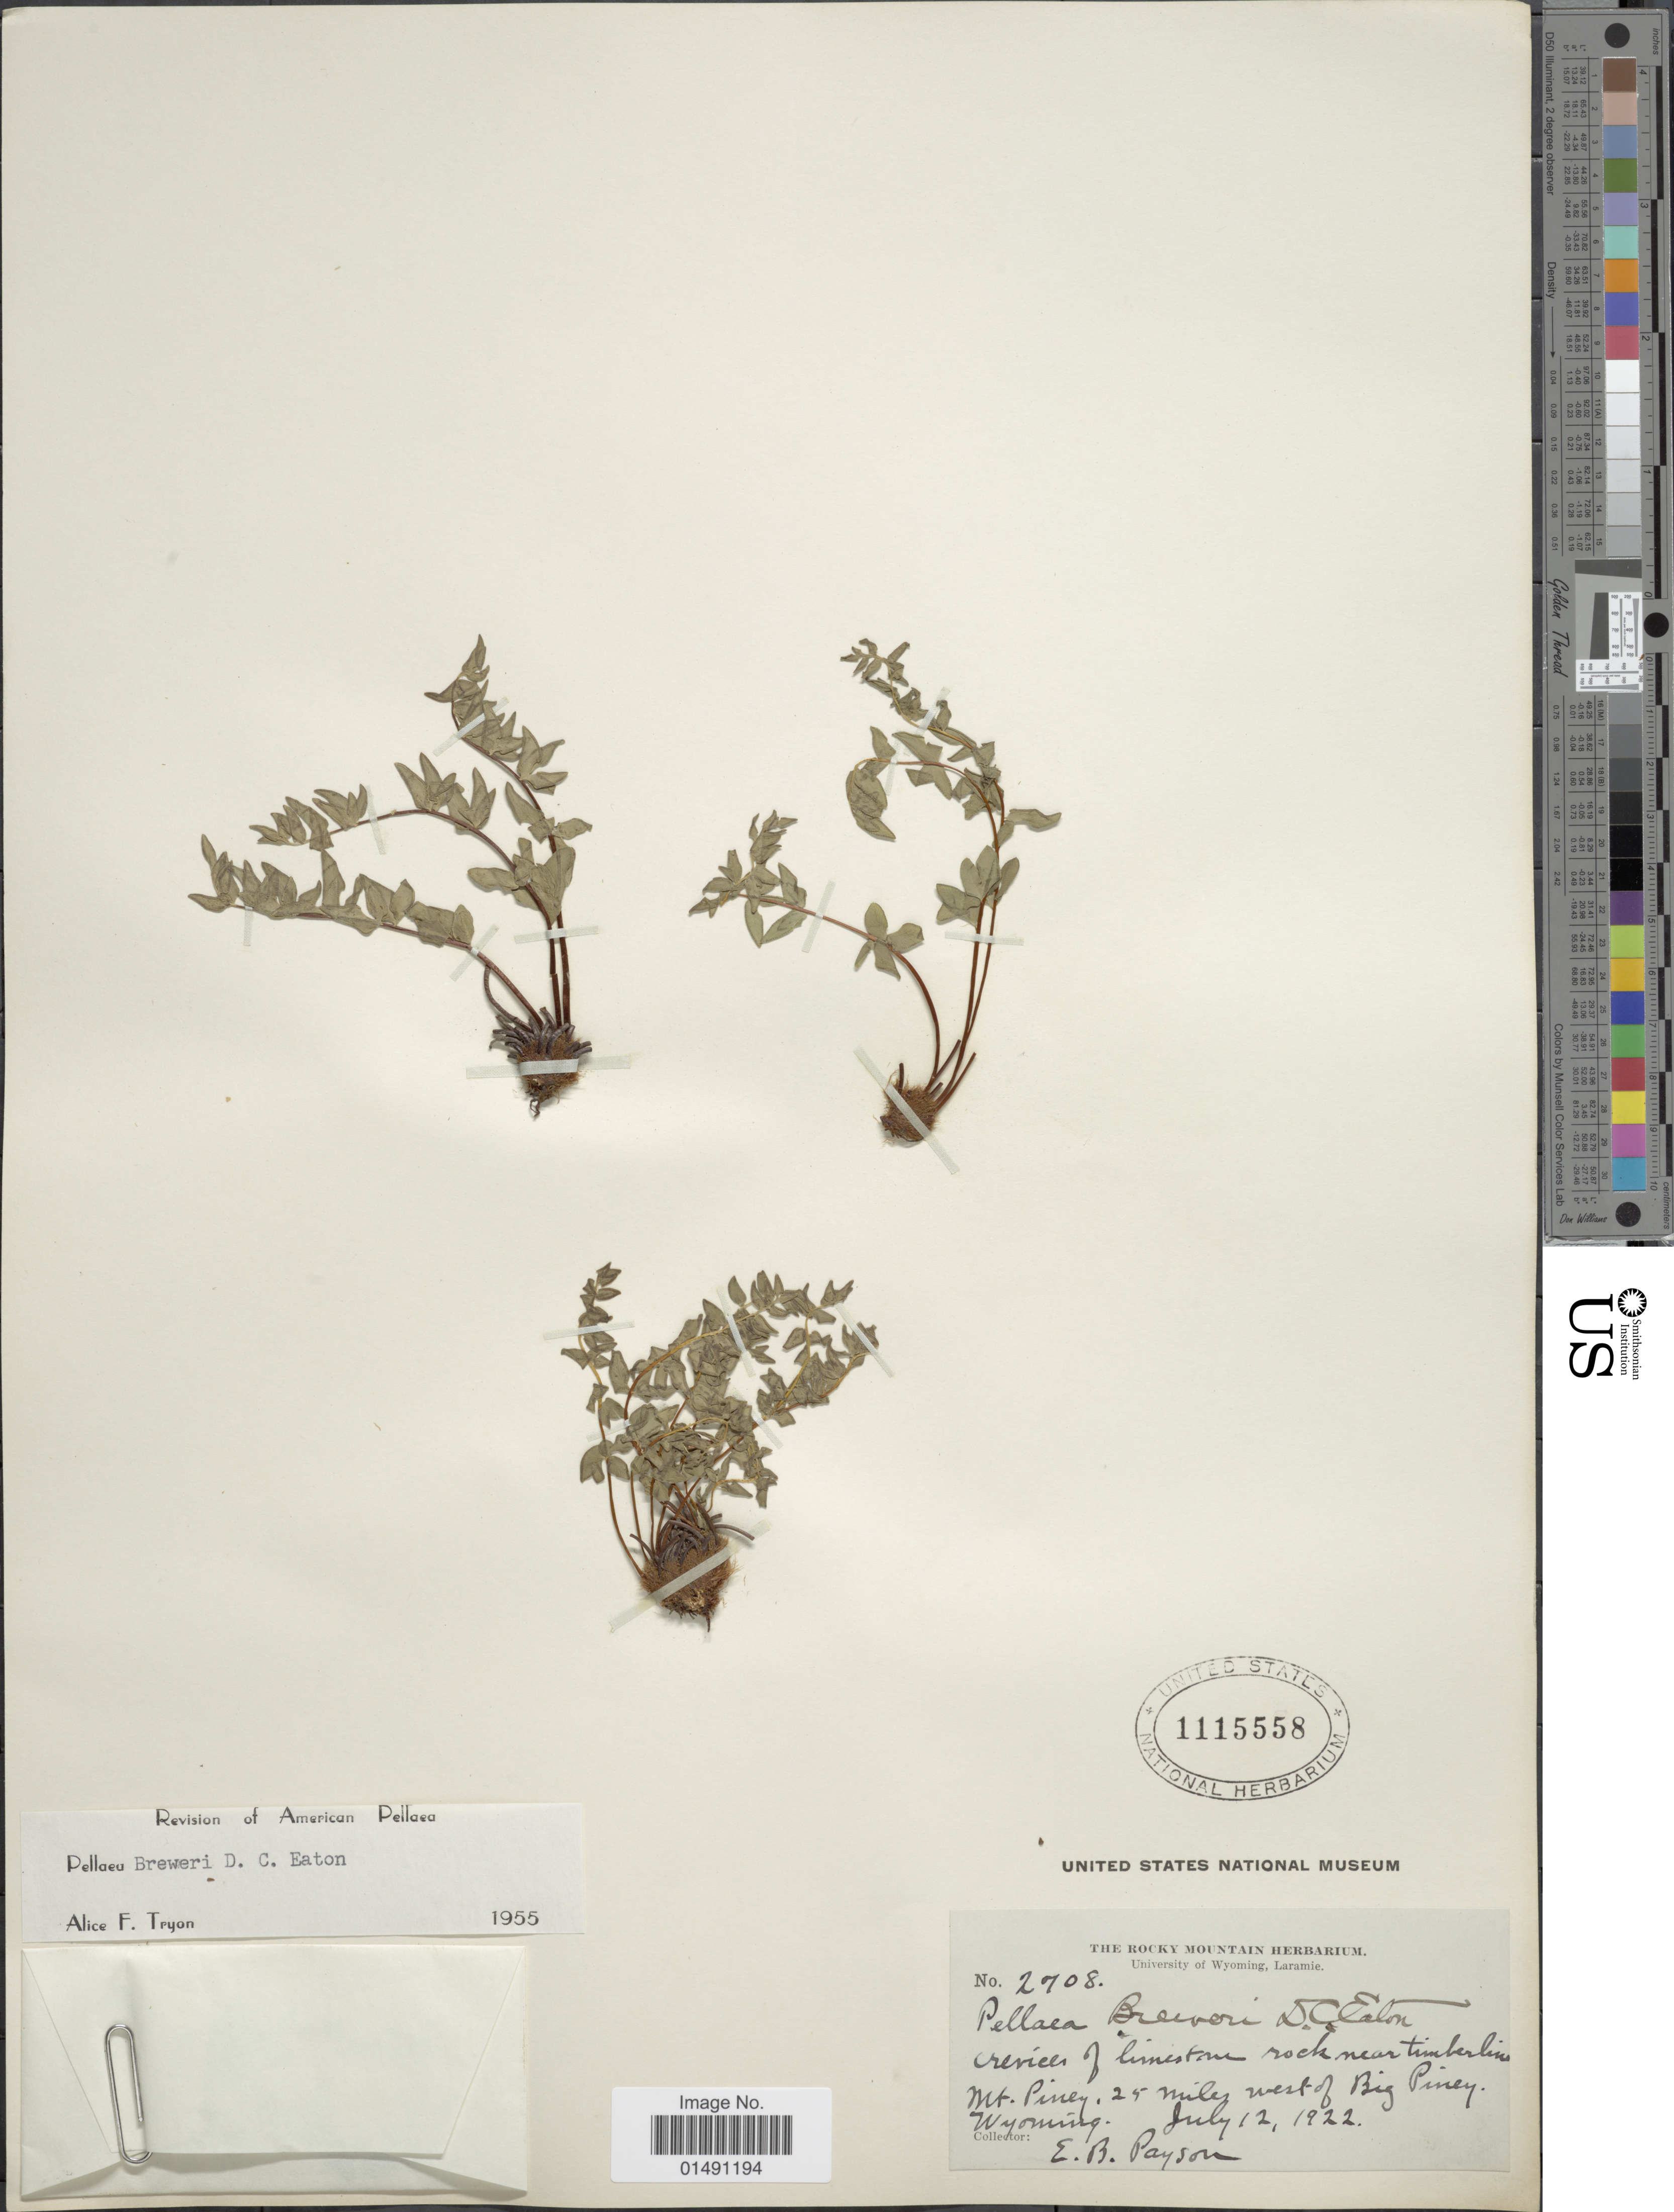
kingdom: Plantae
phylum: Tracheophyta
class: Polypodiopsida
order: Polypodiales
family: Pteridaceae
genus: Pellaea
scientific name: Pellaea breweri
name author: D.C. Eaton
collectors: E. B. Payson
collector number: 2708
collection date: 1922-07-12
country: United States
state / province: Wyoming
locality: Crevices of limestone rock near timberline Mt Piney, 25 miles west of Big Piney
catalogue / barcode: US 1115558